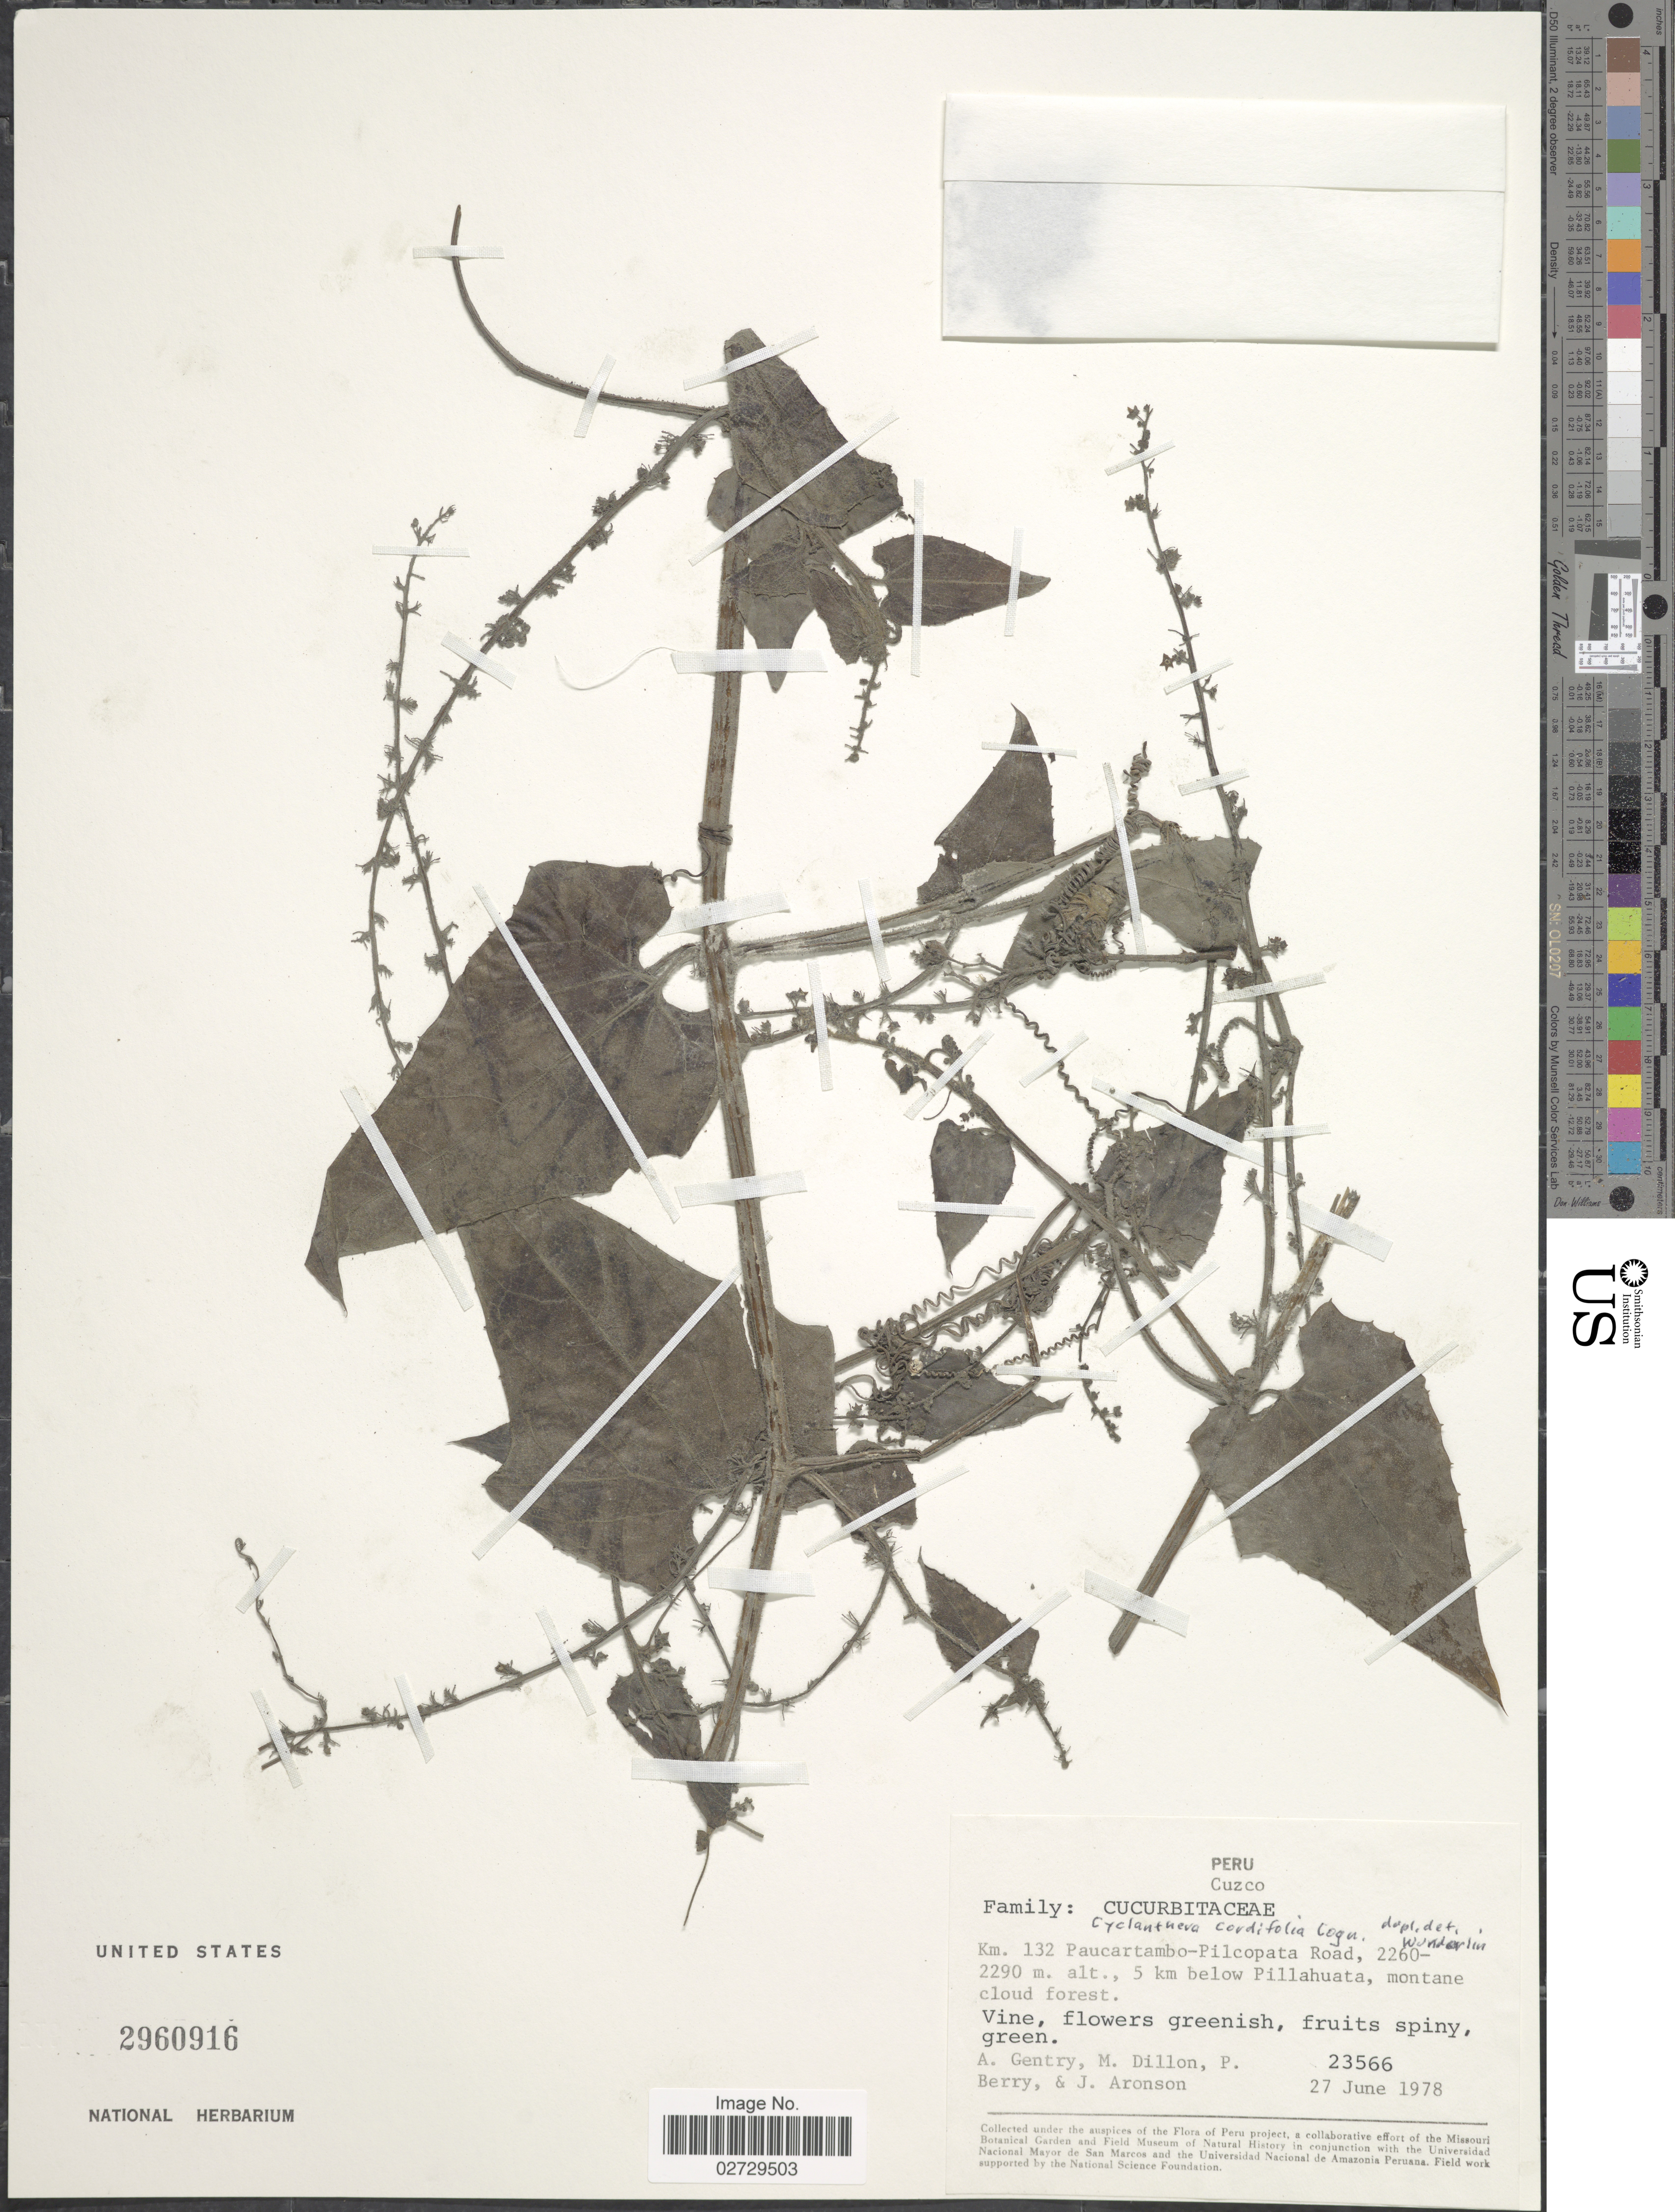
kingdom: Plantae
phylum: Tracheophyta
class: Magnoliopsida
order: Cucurbitales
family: Cucurbitaceae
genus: Cyclanthera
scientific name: Cyclanthera cordifolia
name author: Cogn.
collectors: A. H. Gentry, M. O. Dillon, P. Berry & J. Aronson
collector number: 23566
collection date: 1978-06-27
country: Peru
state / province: Cusco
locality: Cuzco. Km. 132 Paucartambo- Pilcopata Road, 5 km below Pillahuata, montane cloud forest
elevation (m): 2260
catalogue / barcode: US 2960916